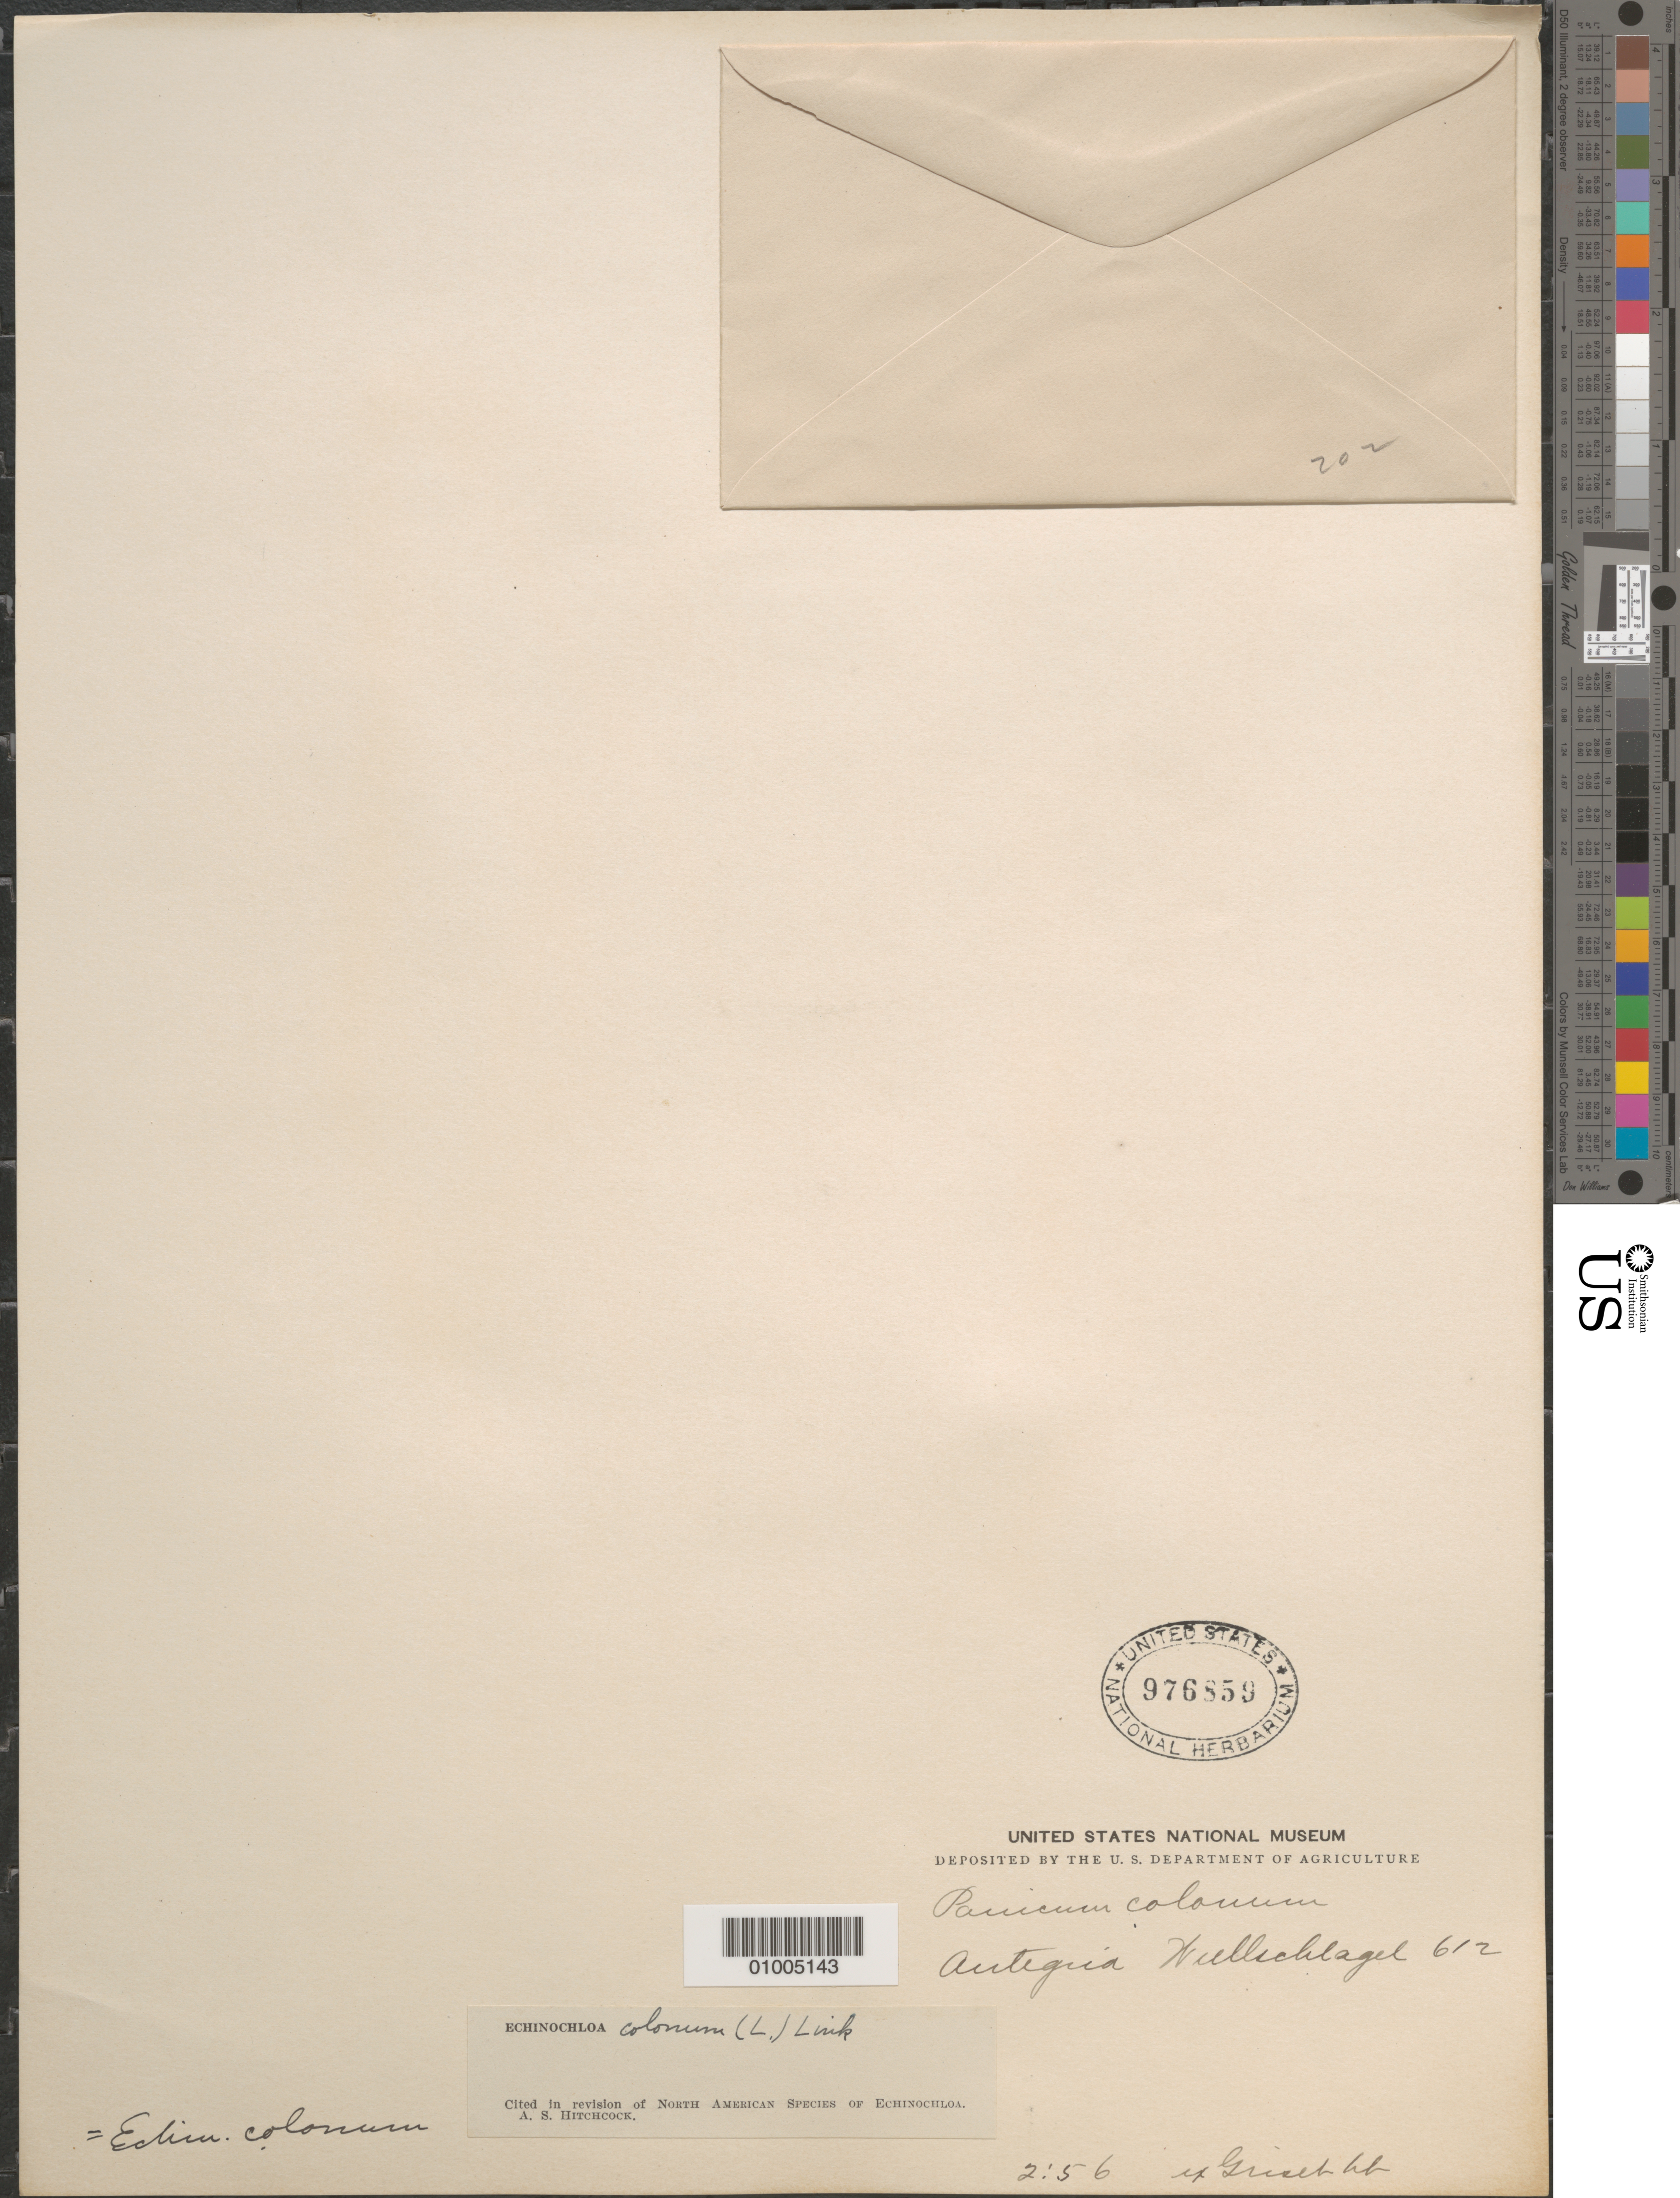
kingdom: Plantae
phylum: Tracheophyta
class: Liliopsida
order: Poales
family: Poaceae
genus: Echinochloa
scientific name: Echinochloa colona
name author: (L.) Link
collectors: A. S. Hitchcock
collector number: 612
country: Antigua and Barbuda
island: Antigua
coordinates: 0 N, 0 E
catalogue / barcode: US 976859